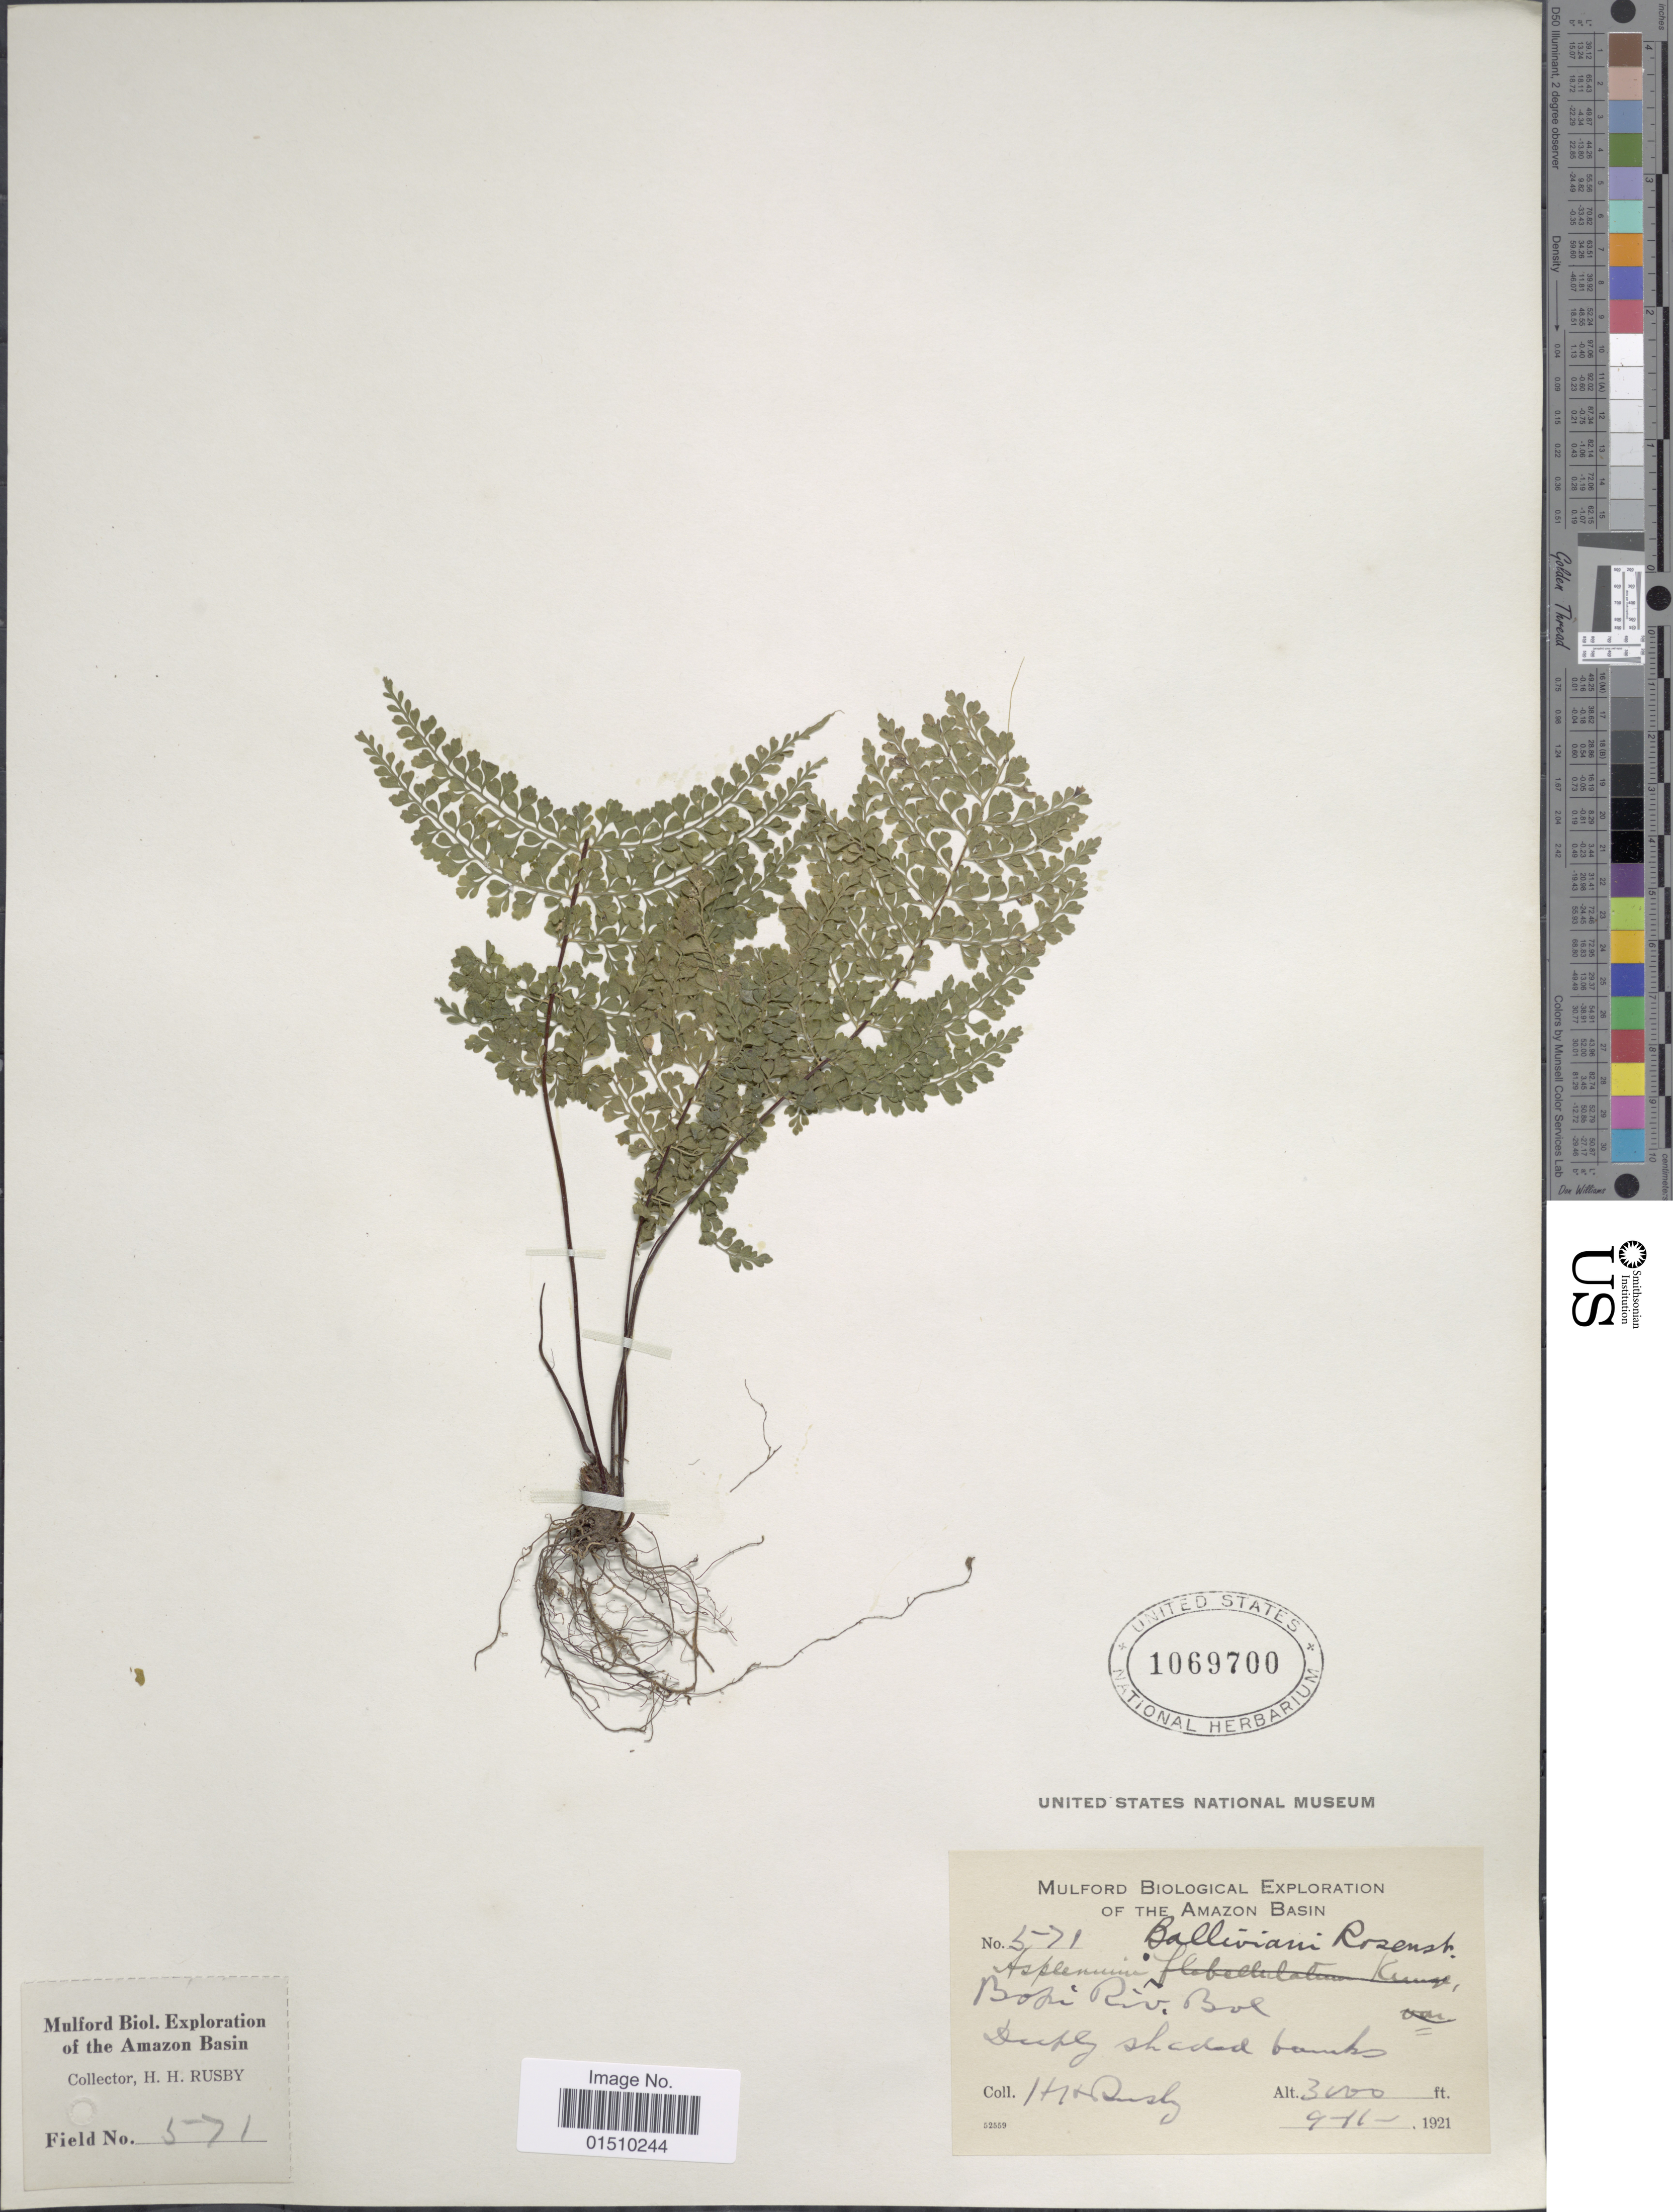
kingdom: Plantae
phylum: Tracheophyta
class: Polypodiopsida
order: Polypodiales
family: Aspleniaceae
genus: Asplenium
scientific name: Asplenium balliviani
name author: Rosenst.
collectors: H. H. Rusby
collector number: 571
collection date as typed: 9-11-1921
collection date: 1921-09-11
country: Bolivia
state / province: La Paz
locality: Bopi River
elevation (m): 914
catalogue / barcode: US 1069700